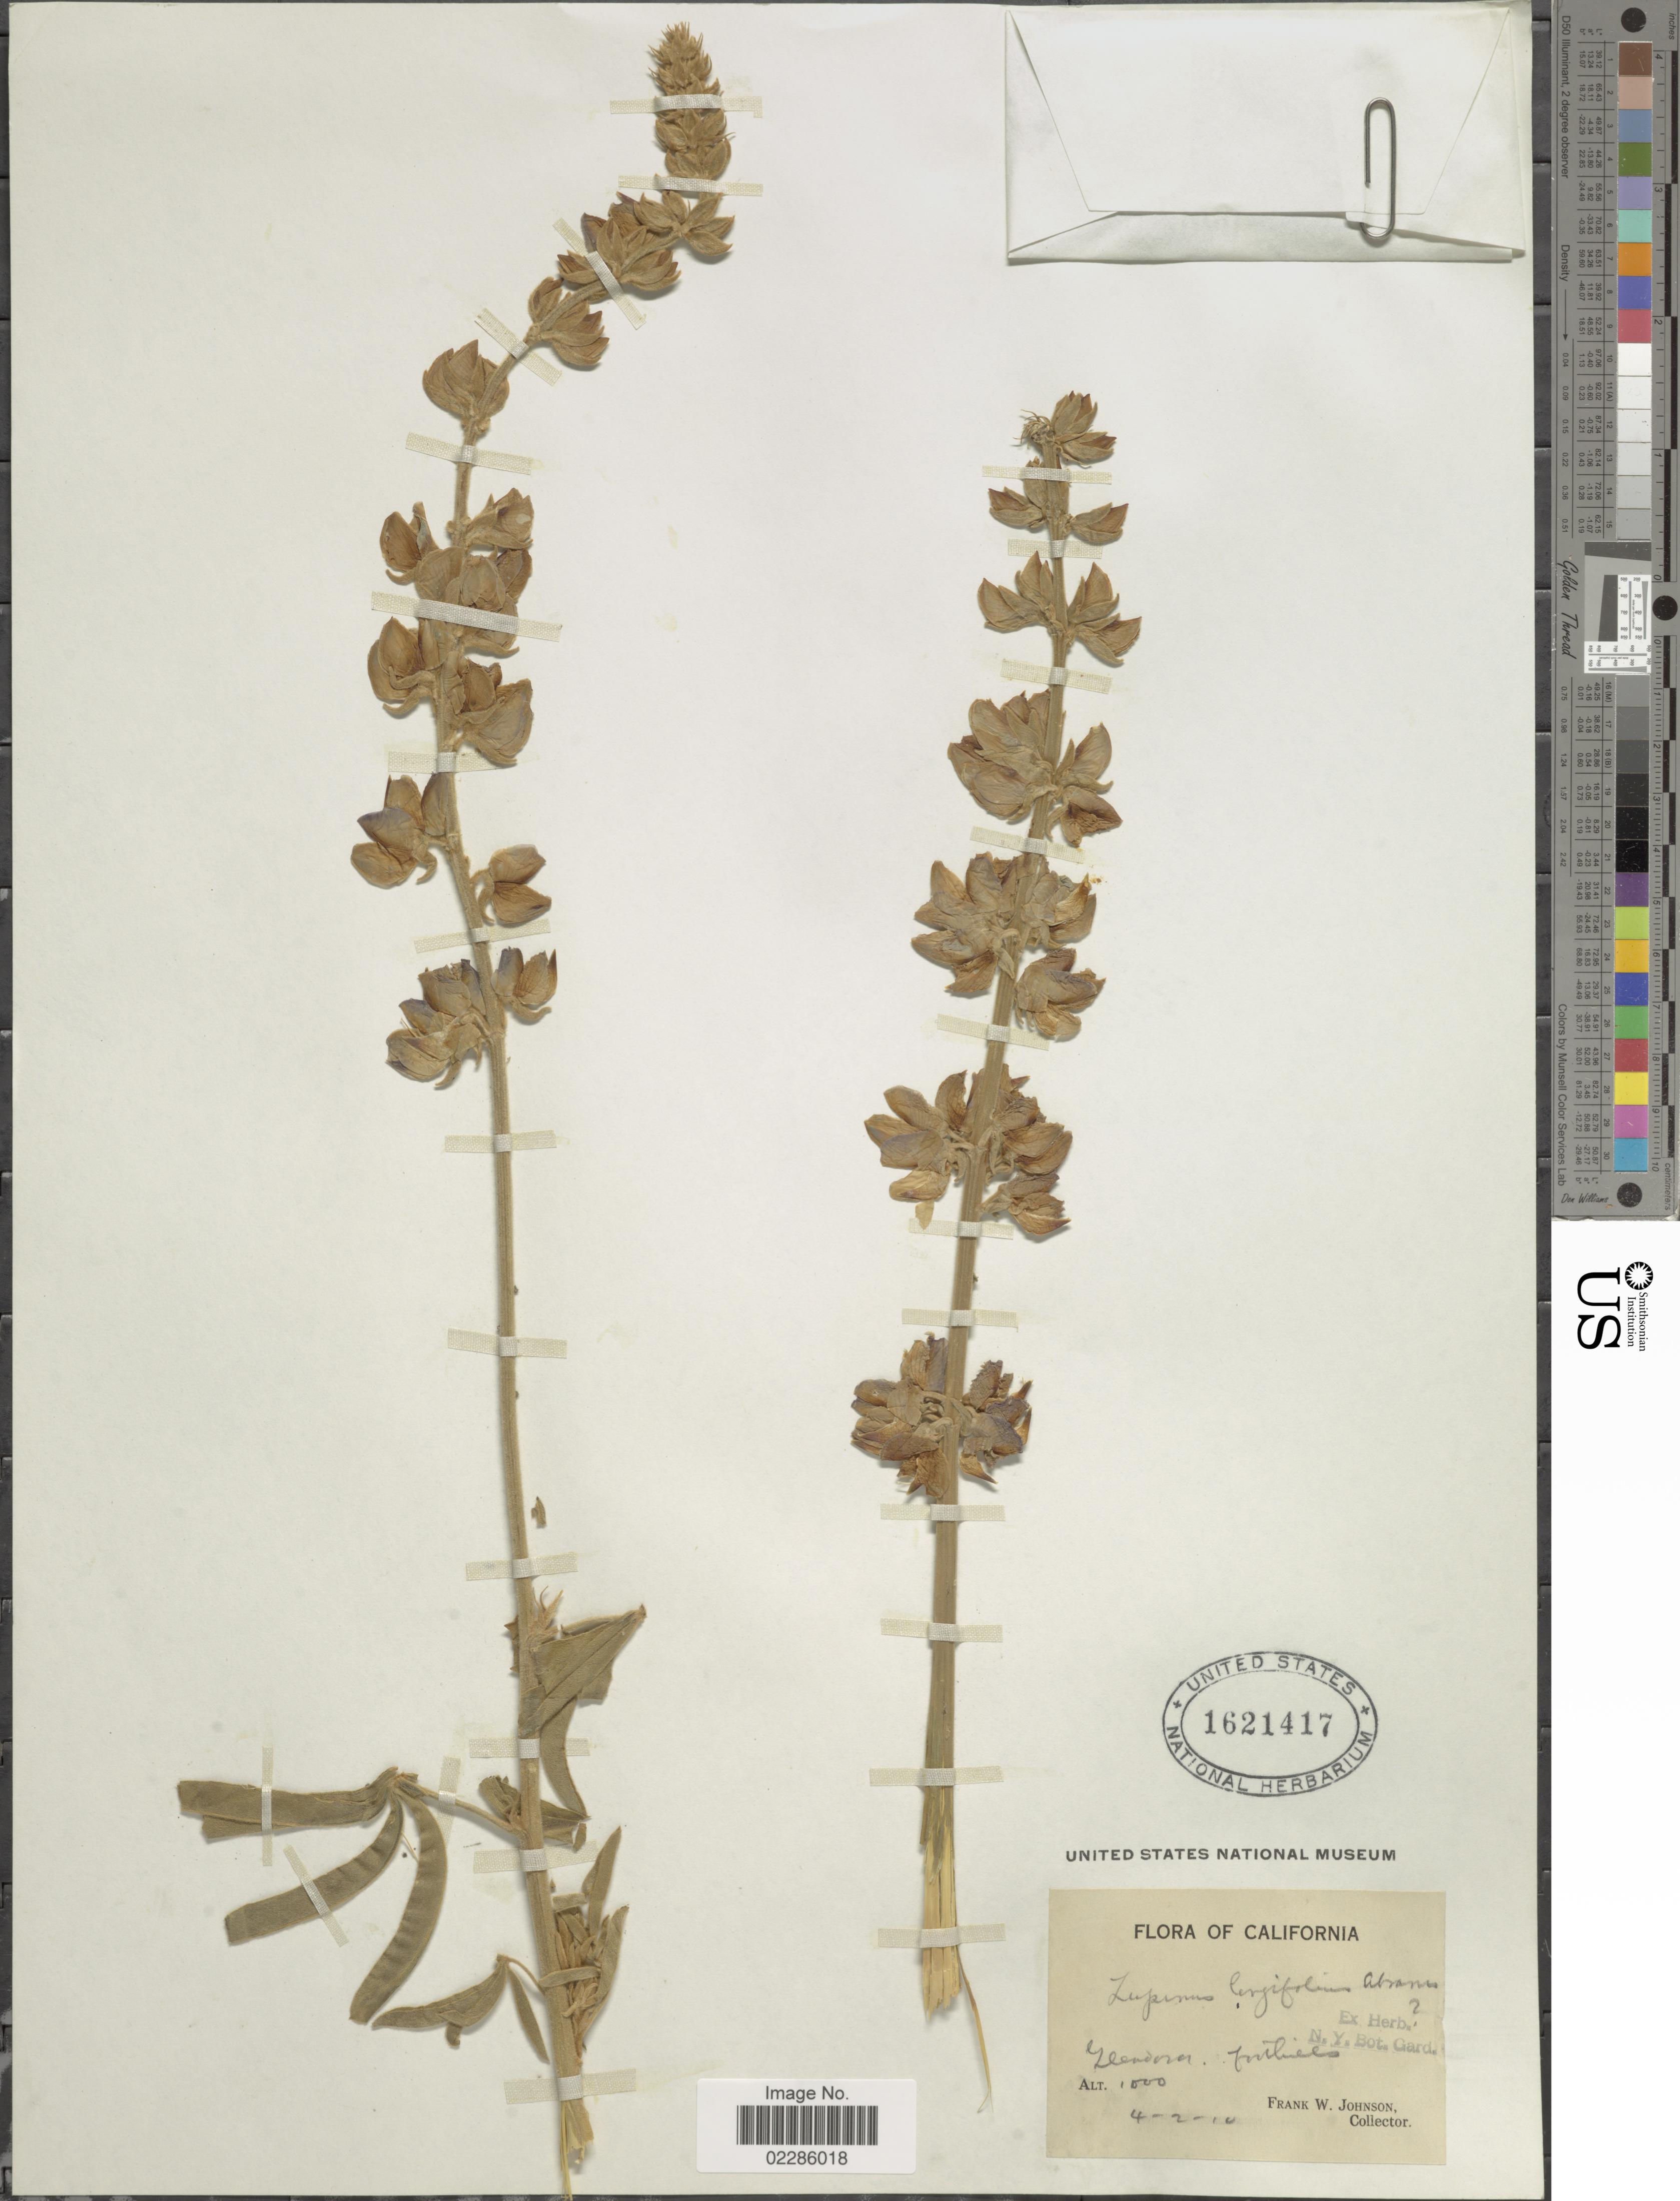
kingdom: Plantae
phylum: Tracheophyta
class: Magnoliopsida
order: Fabales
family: Fabaceae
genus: Lupinus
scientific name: Lupinus longifolius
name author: (S. Watson) Abrams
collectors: F. W. Johnson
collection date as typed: Transcribed d/m/y: 2/4/10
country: United States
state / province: California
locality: Glendora, foothills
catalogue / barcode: US 1621417